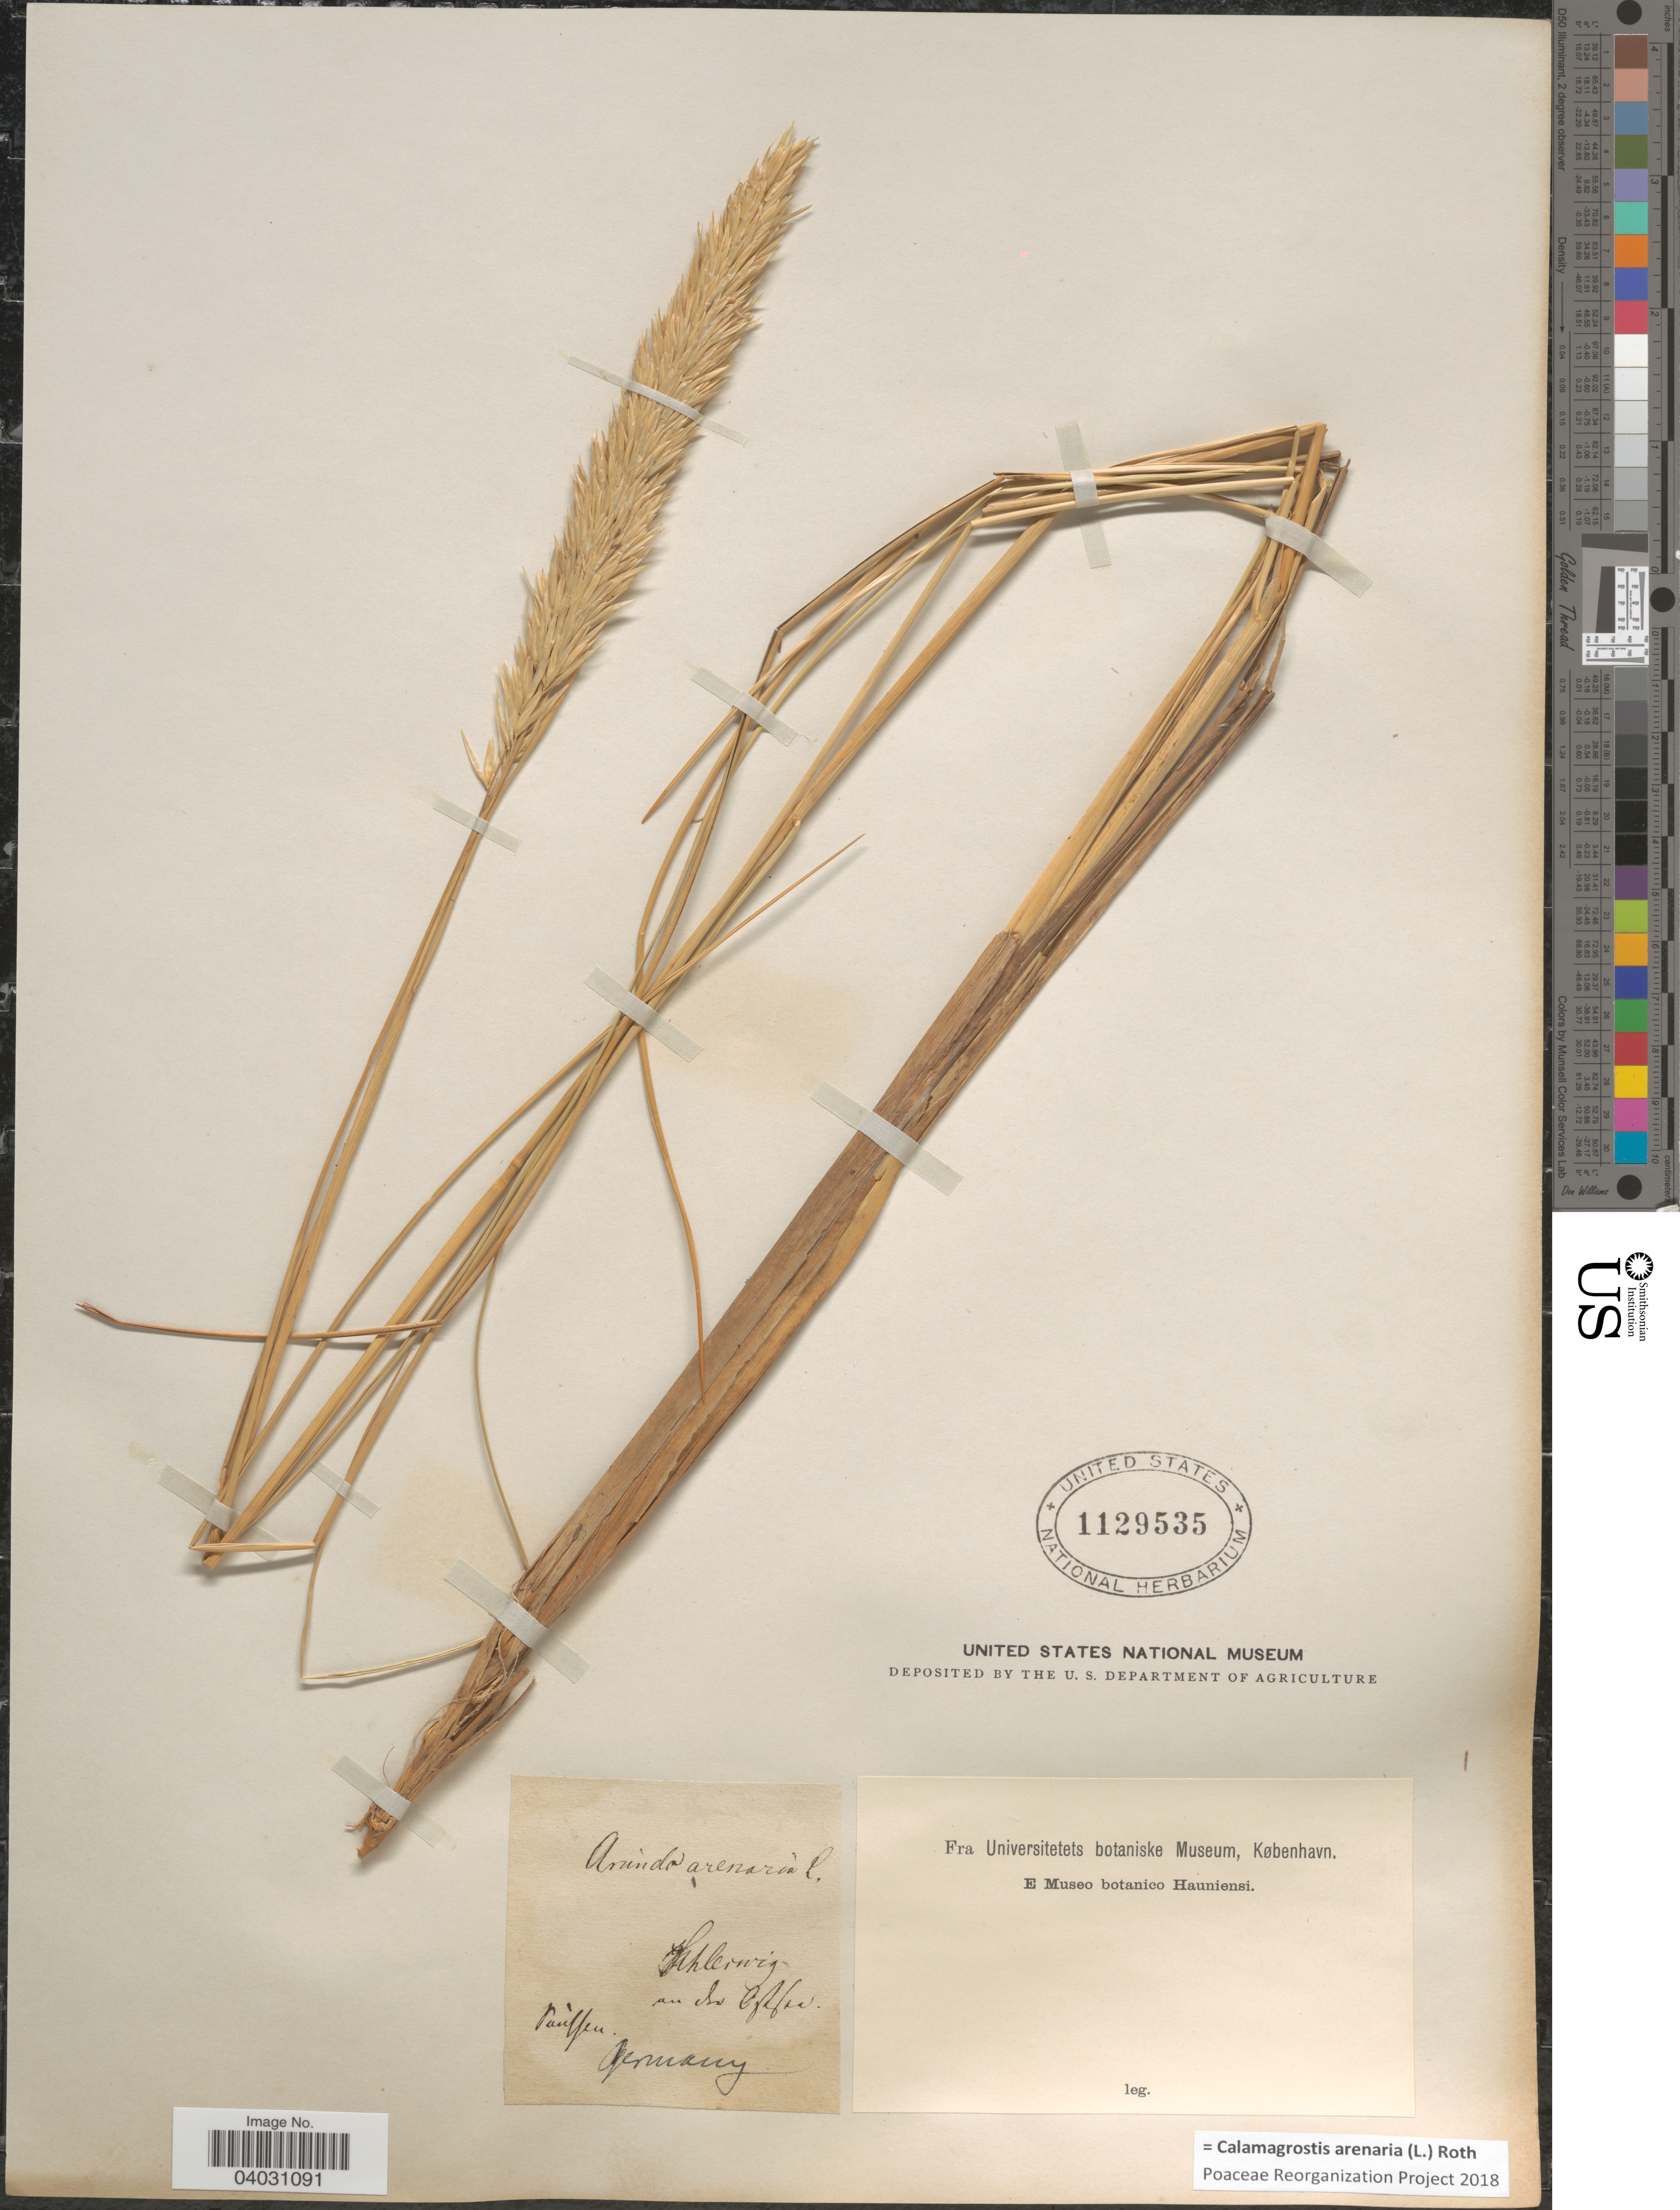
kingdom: Plantae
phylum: Tracheophyta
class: Liliopsida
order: Poales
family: Poaceae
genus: Calamagrostis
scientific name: Calamagrostis arenaria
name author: (L.) Roth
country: Germany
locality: Schleswig an Sn Ogtfaa. Paùlfen. [interpreted]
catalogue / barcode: US 1129535